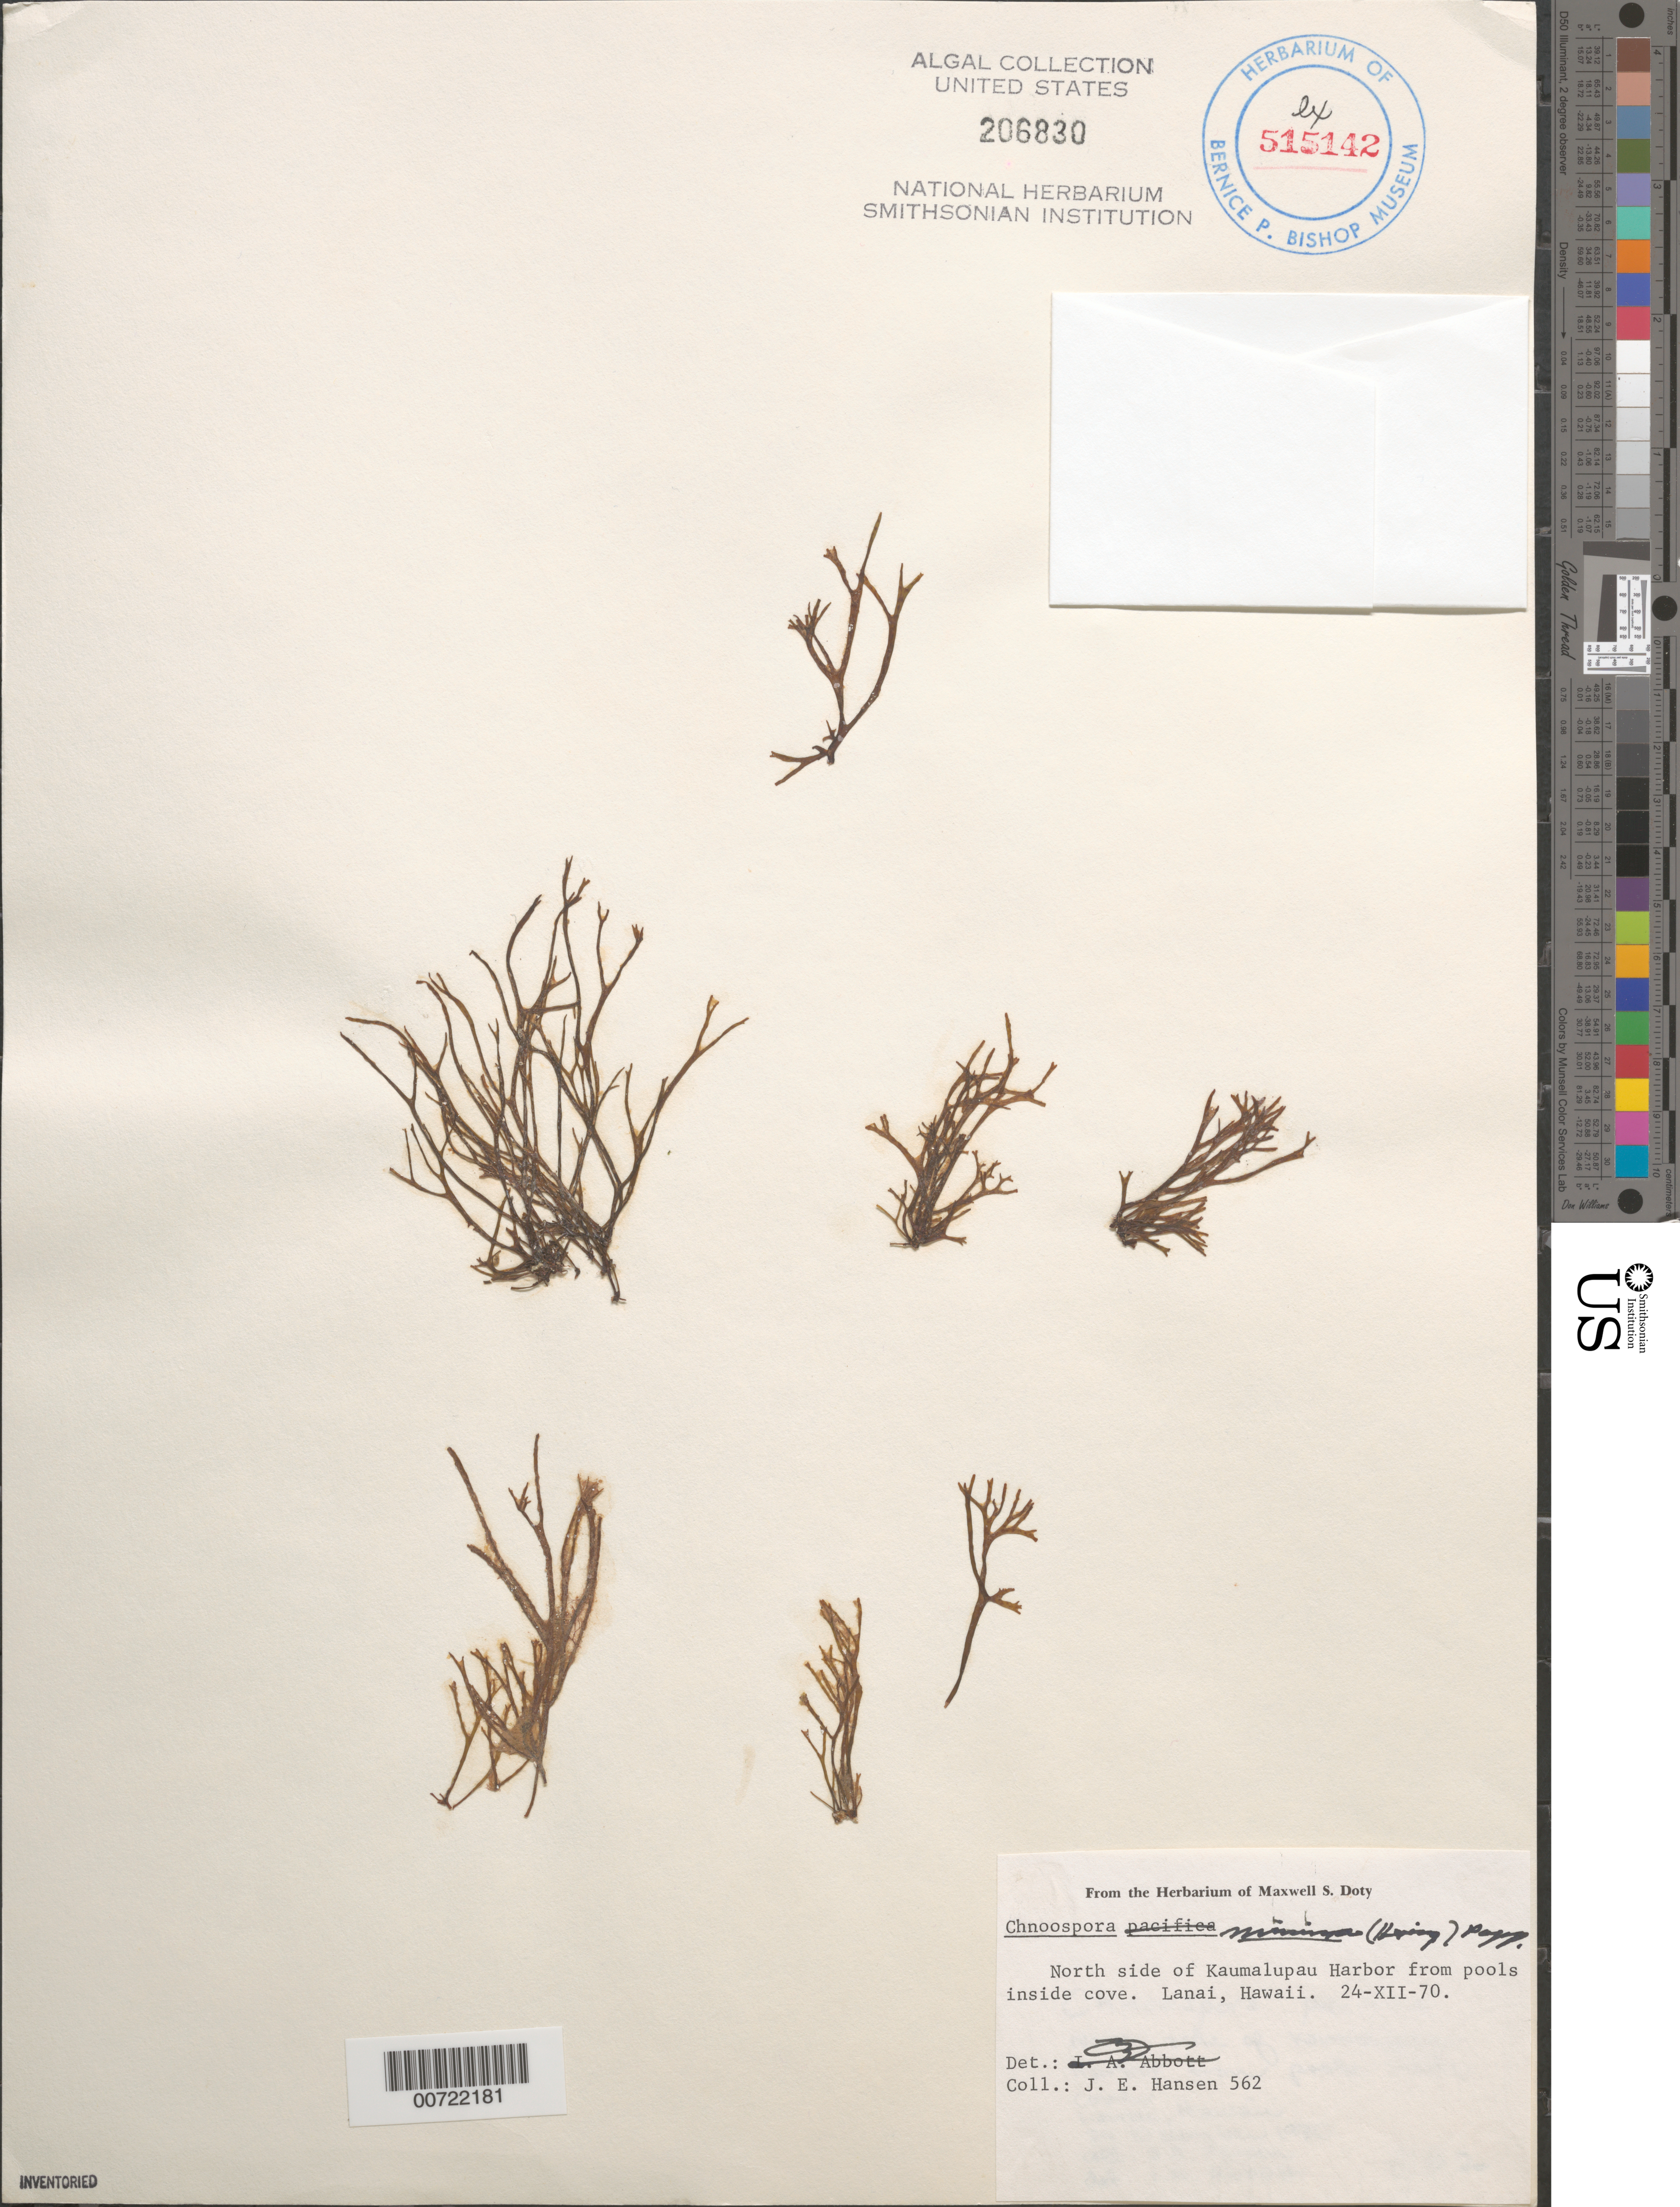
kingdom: Chromista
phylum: Ochrophyta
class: Phaeophyceae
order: Scytosiphonales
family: Scytosiphonaceae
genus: Chnoospora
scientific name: Chnoospora minima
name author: (Hering) Papenf.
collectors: J. Hansen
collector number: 562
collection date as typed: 24 Dec 1970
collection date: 1970-12-24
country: United States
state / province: Hawaii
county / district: Maui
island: Lana'i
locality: Kaumalupau Harbor, north side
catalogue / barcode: US 206830